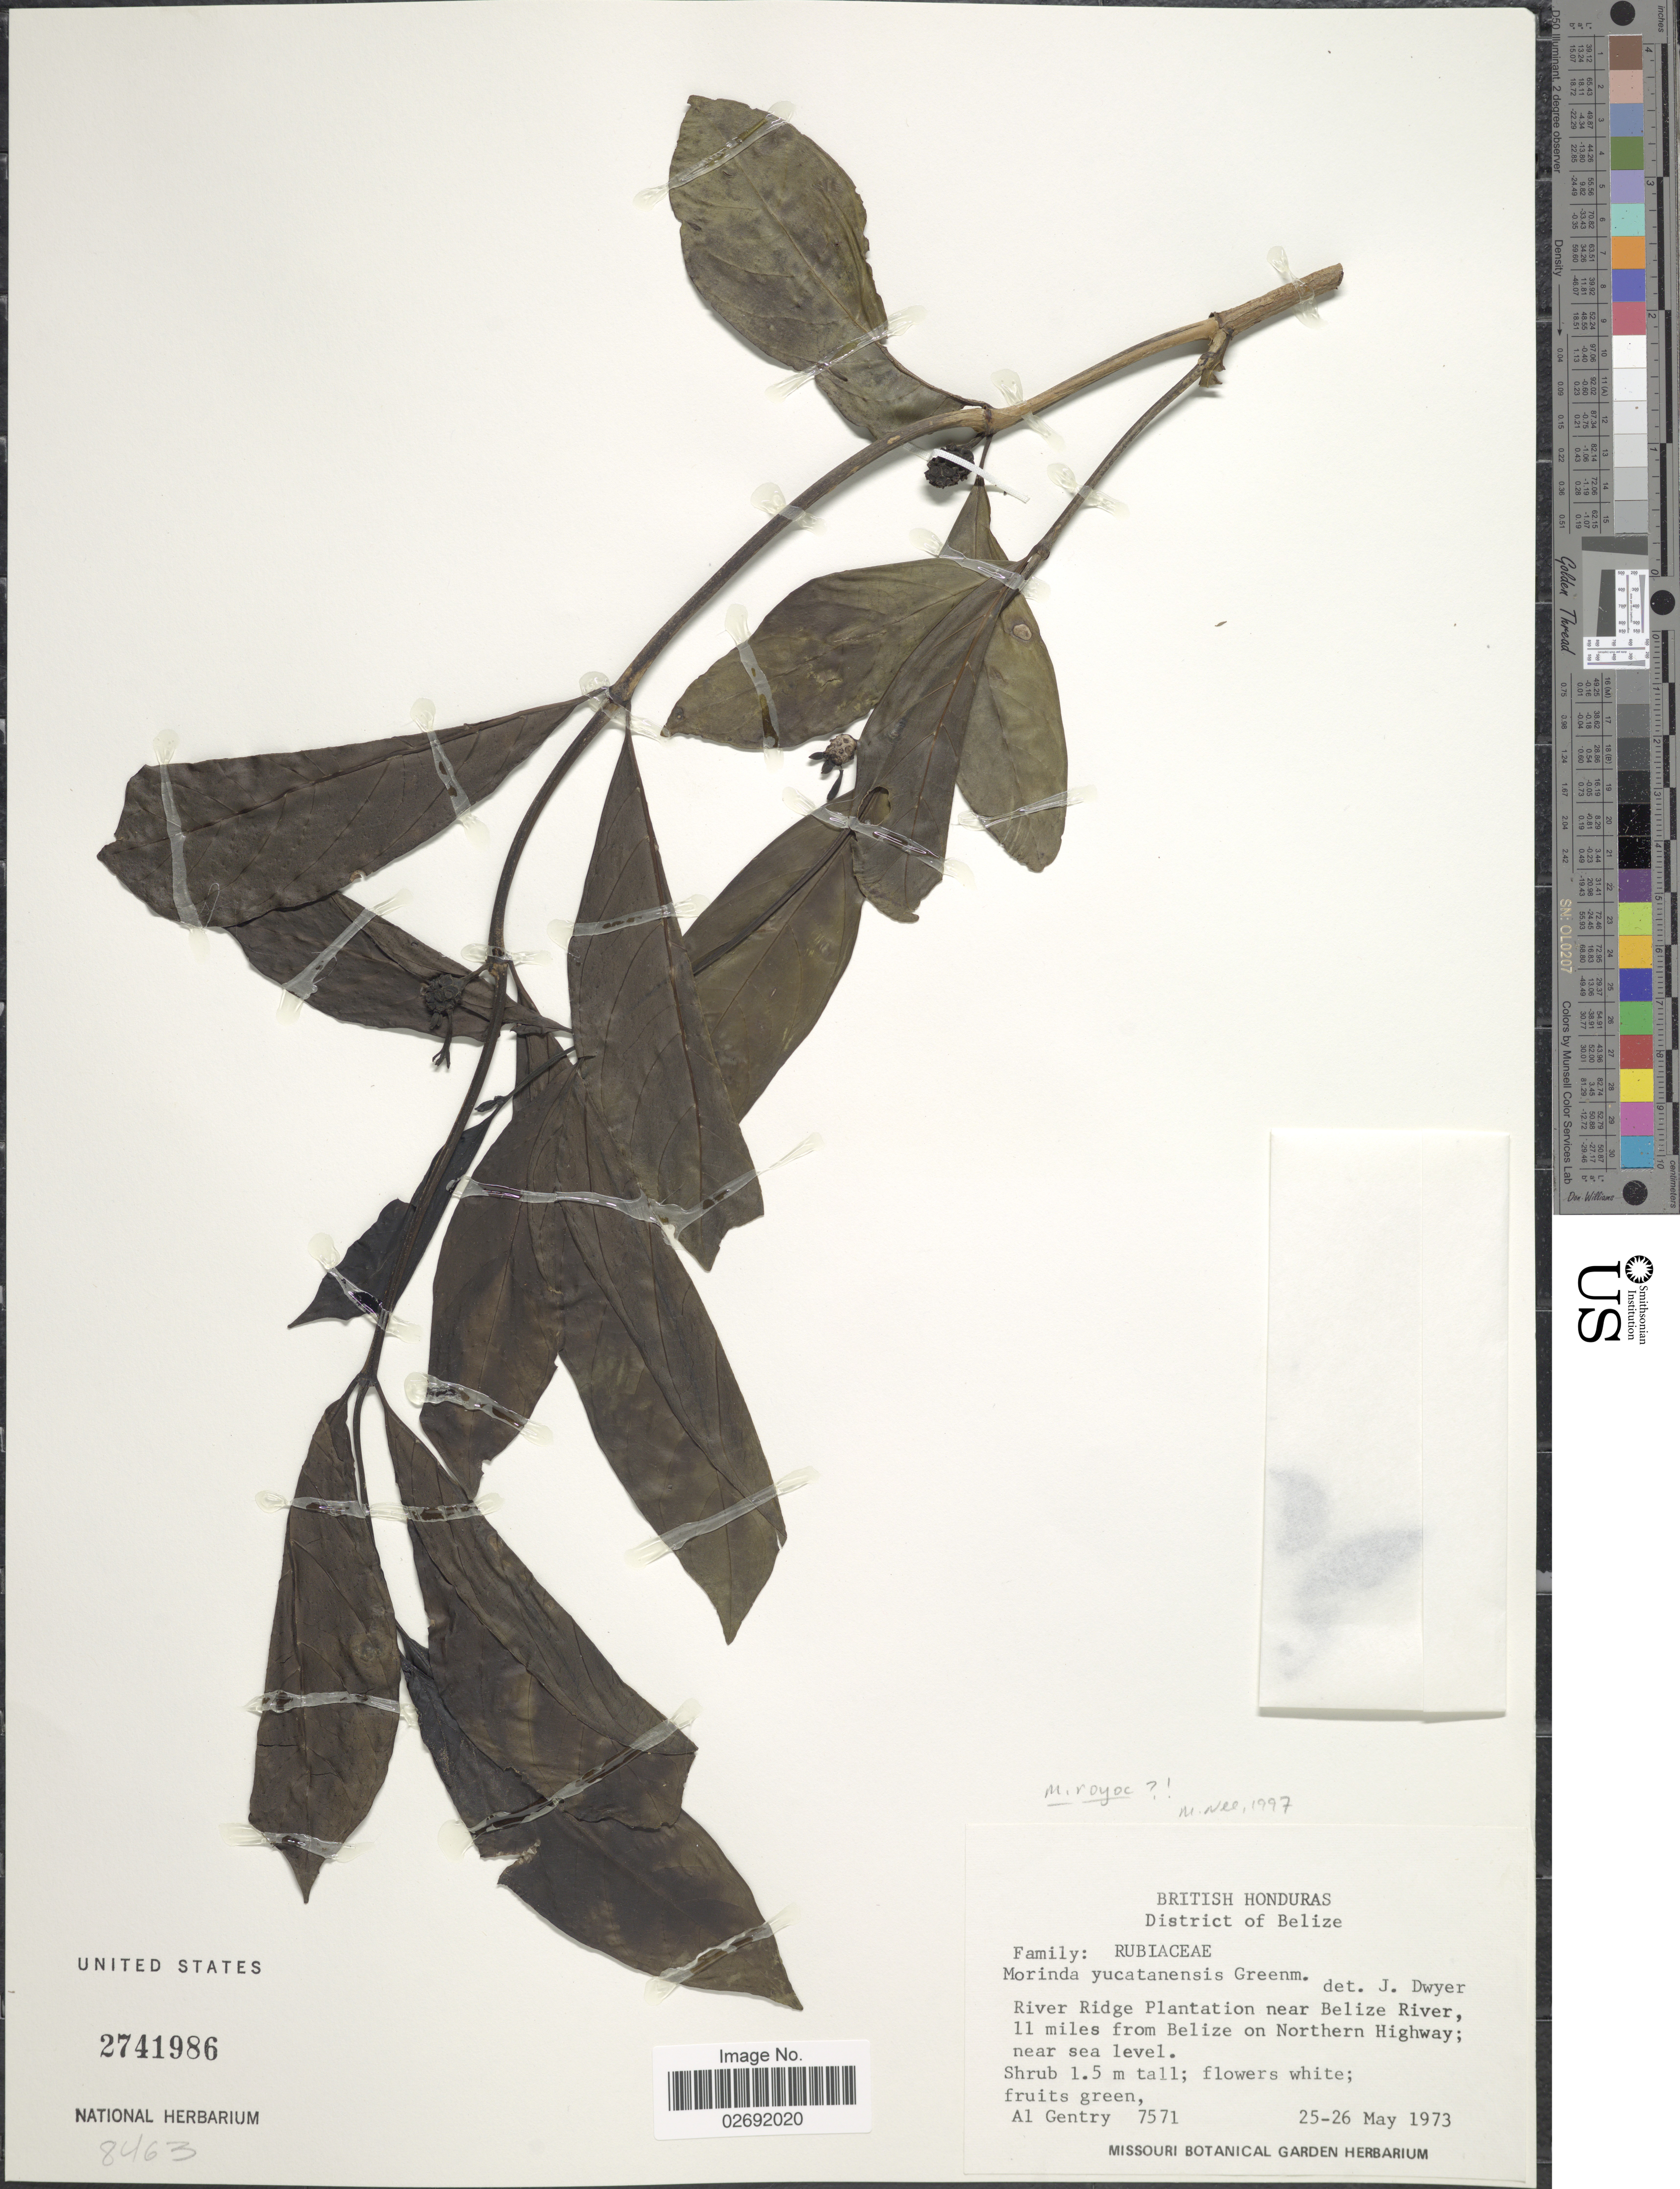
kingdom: Plantae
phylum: Tracheophyta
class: Magnoliopsida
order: Gentianales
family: Rubiaceae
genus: Morinda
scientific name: Morinda yucatanensis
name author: Greenm.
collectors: A. H. Gentry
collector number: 7571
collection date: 1973-05-25/1973-05-26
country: Belize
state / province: Belize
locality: District of Belize, River Ridge Plantation near Belize River, 11 miles from Belize on Northern Highway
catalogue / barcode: US 2741986